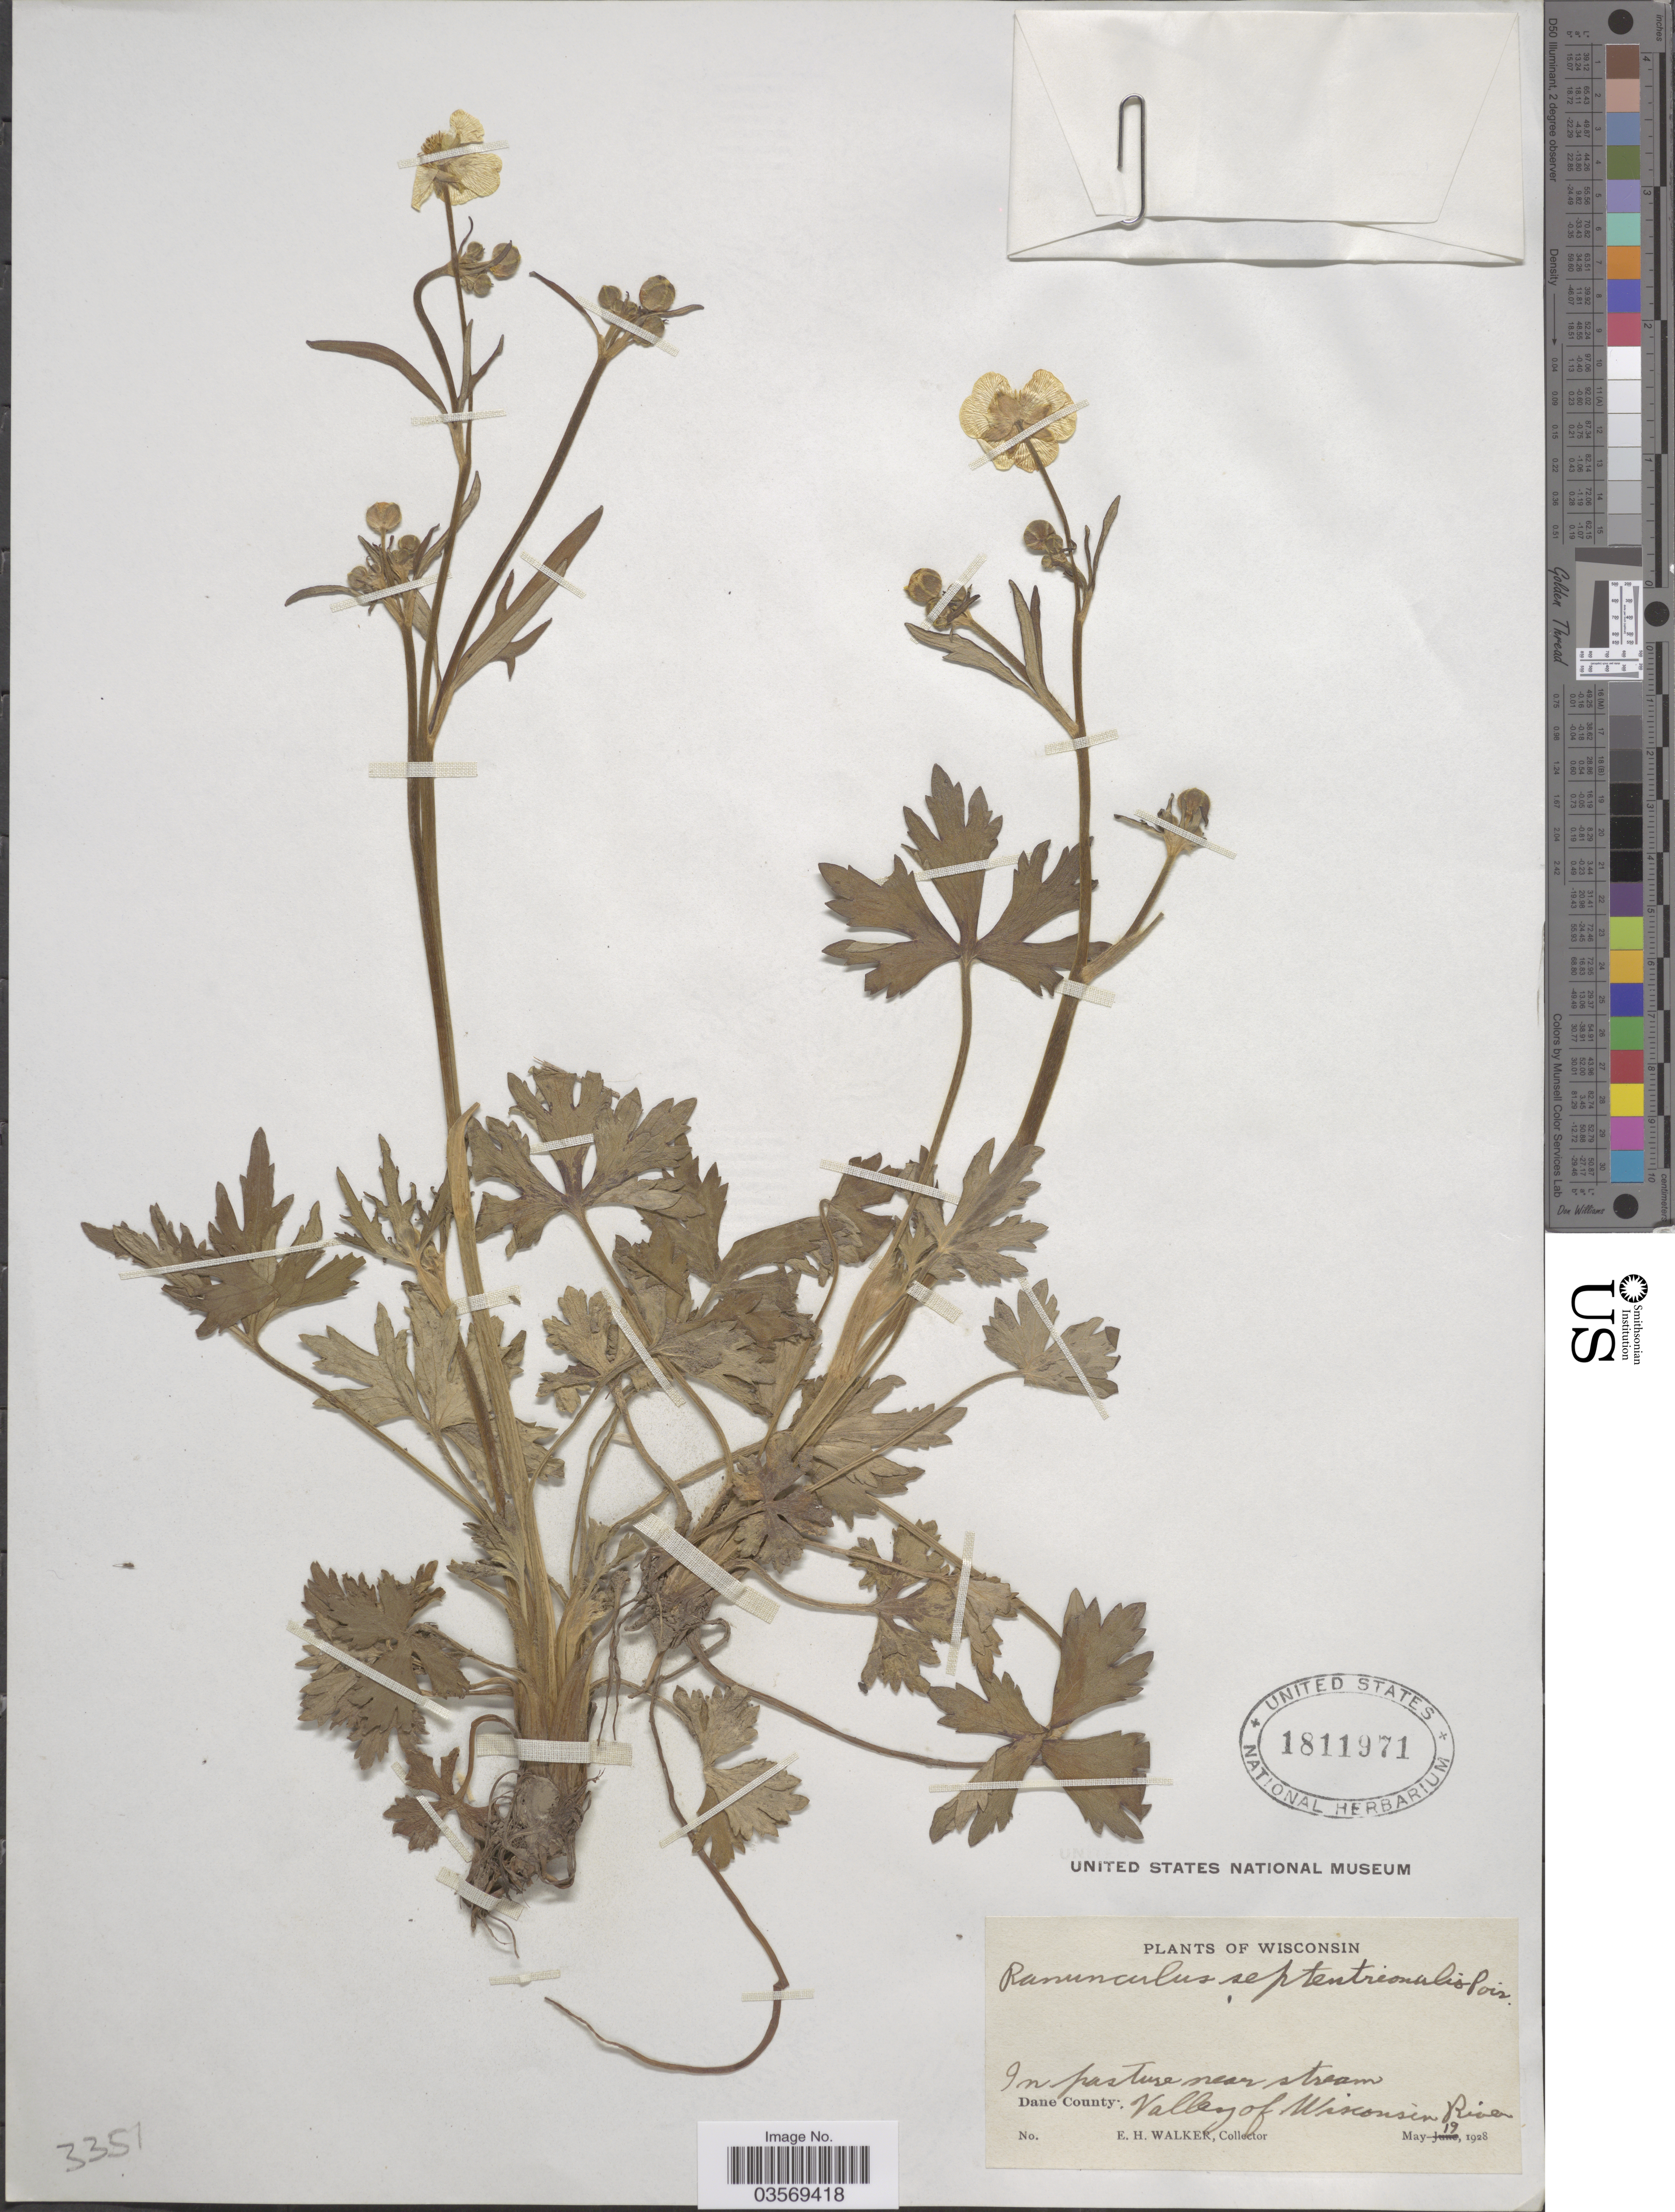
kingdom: Plantae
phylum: Tracheophyta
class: Magnoliopsida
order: Ranunculales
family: Ranunculaceae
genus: Ranunculus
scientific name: Ranunculus septentrionalis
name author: Poir.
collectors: E. H. Walker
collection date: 1928-05-19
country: United States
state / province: Wisconsin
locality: Dane County. Valley of Wisconsin River.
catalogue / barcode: US 1811971